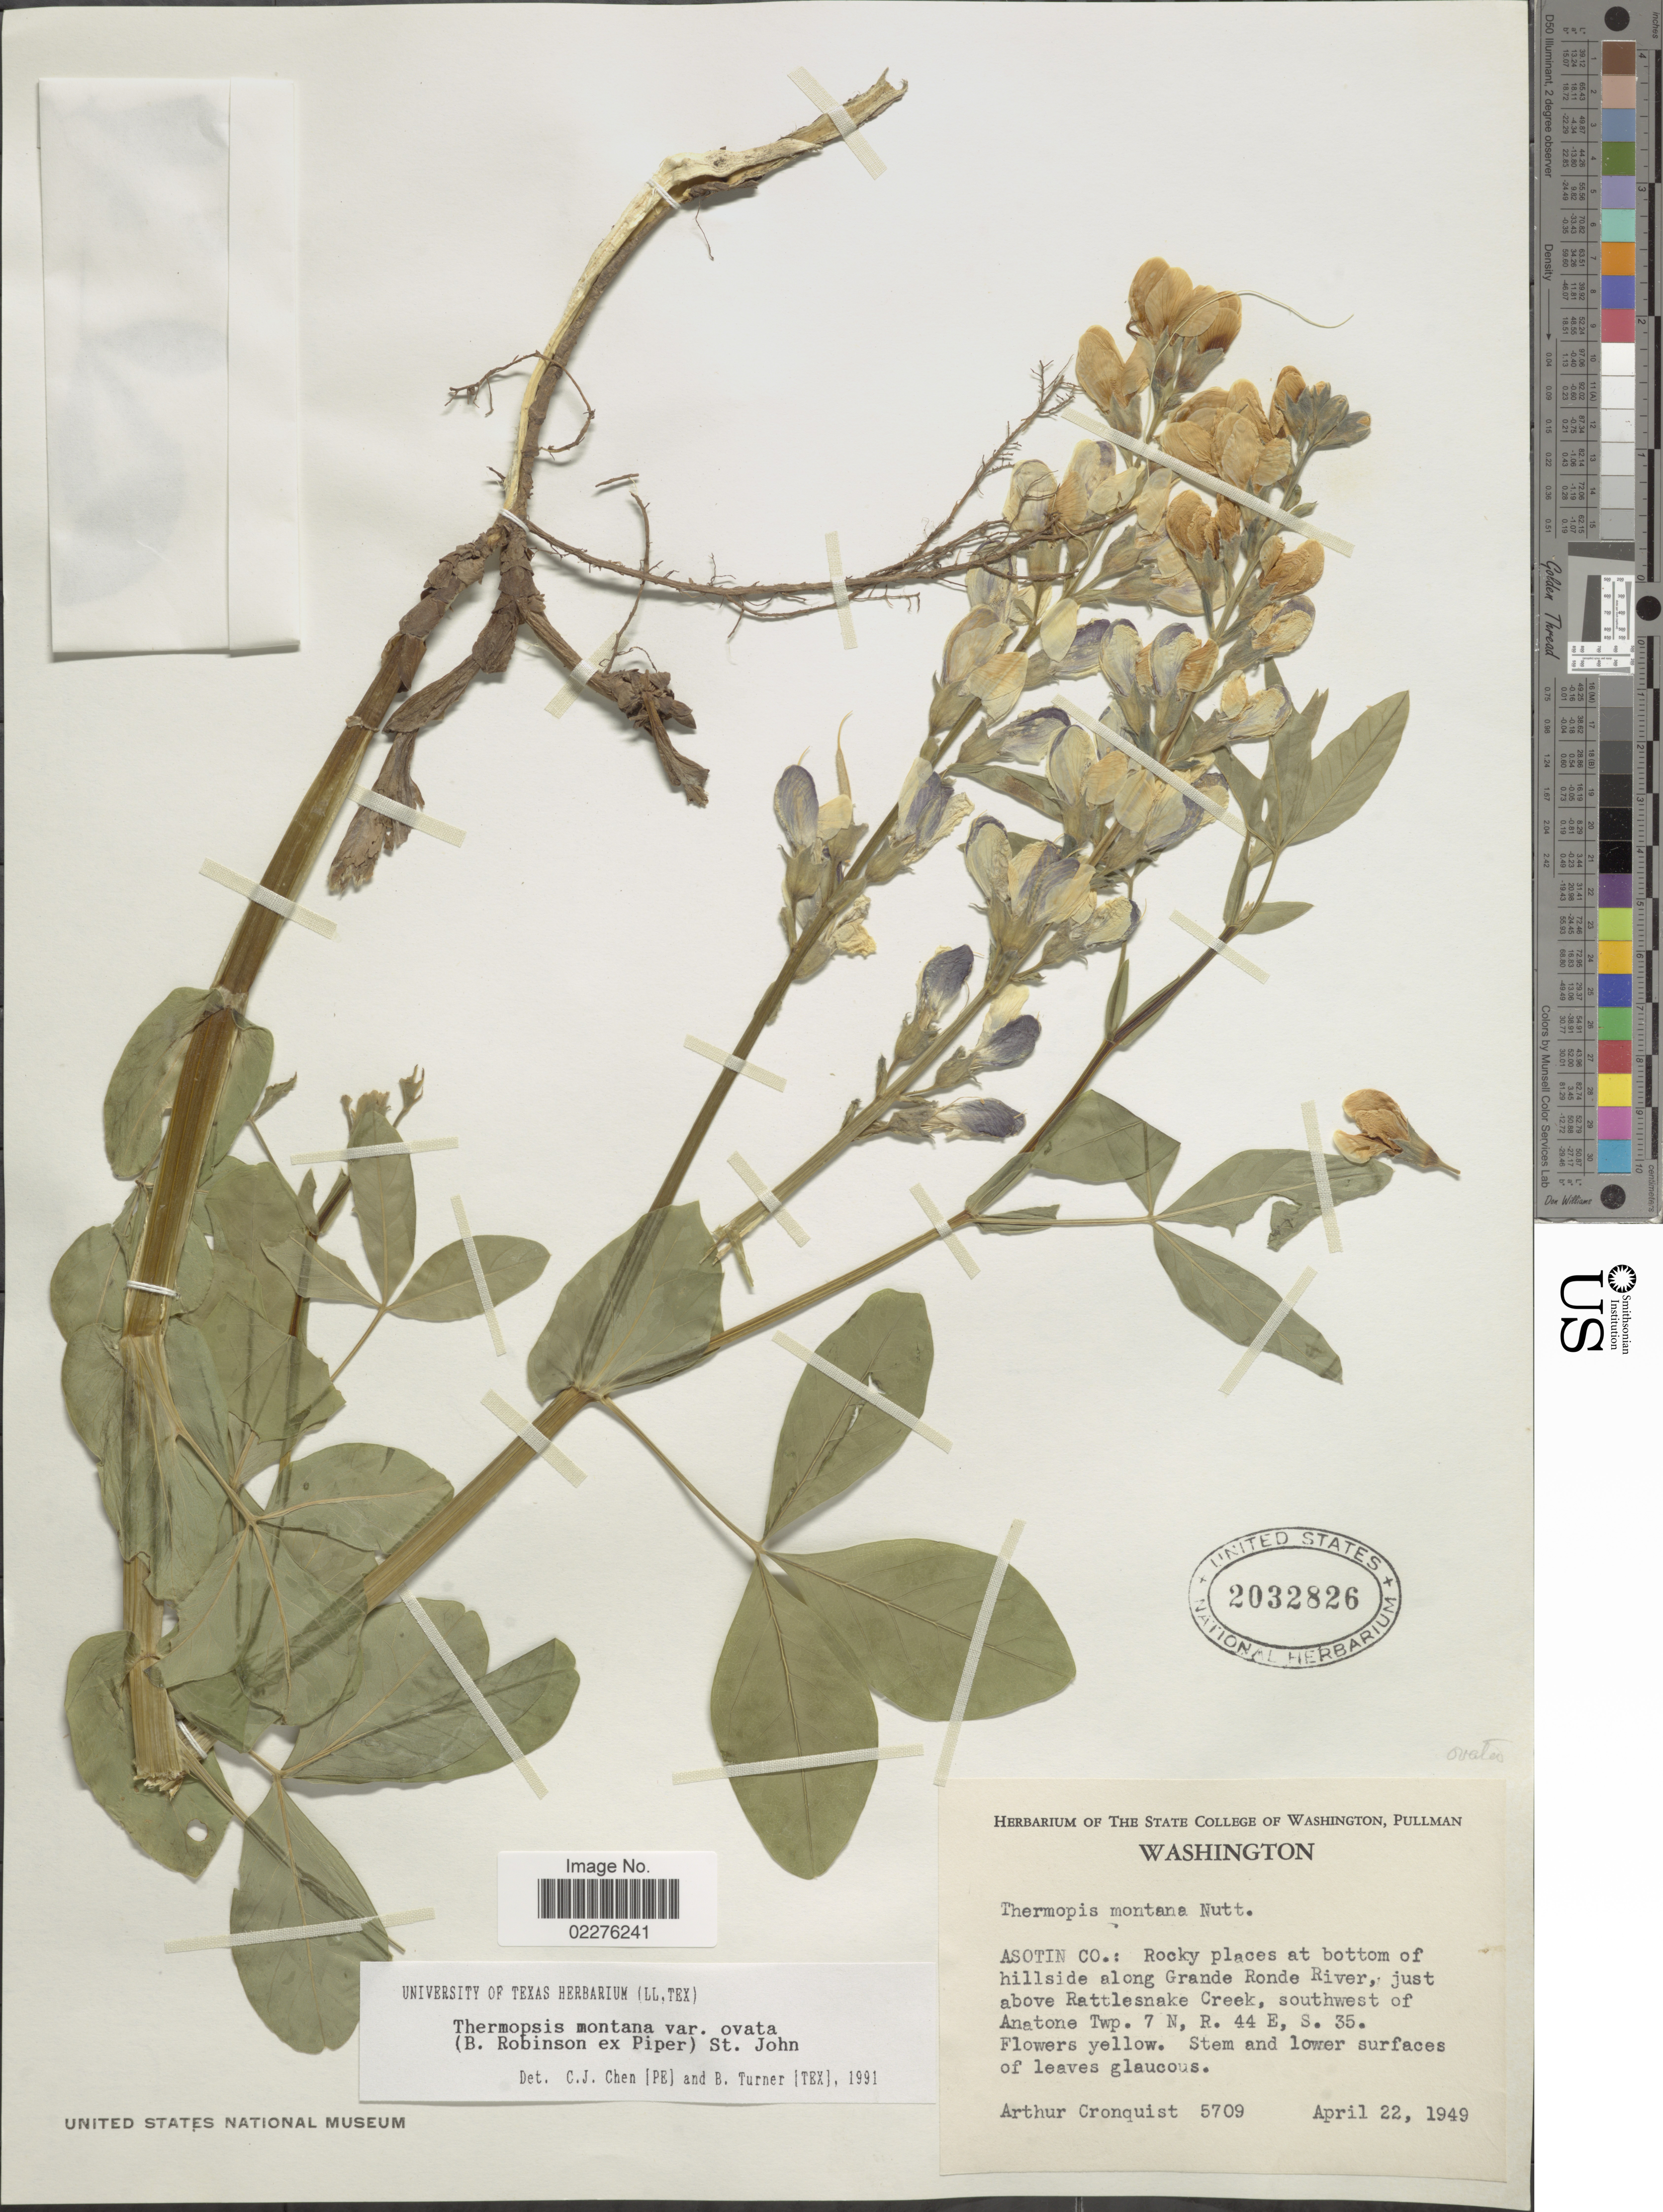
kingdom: Plantae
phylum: Tracheophyta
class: Magnoliopsida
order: Fabales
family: Fabaceae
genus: Thermopsis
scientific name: Thermopsis montana var. ovata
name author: (B.L. Rob. ex Piper) H. St. John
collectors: A. J. Cronquist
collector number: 5709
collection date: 1949-04-22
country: United States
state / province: Washington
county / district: Asotin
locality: Asotin Co: Rocky places at bottom of hillside along Grande Ronde River, just above Rattlesnake Creek, southwest of Anatone Twp. 7 n, R. 44 E, S. 35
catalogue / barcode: US 2032826